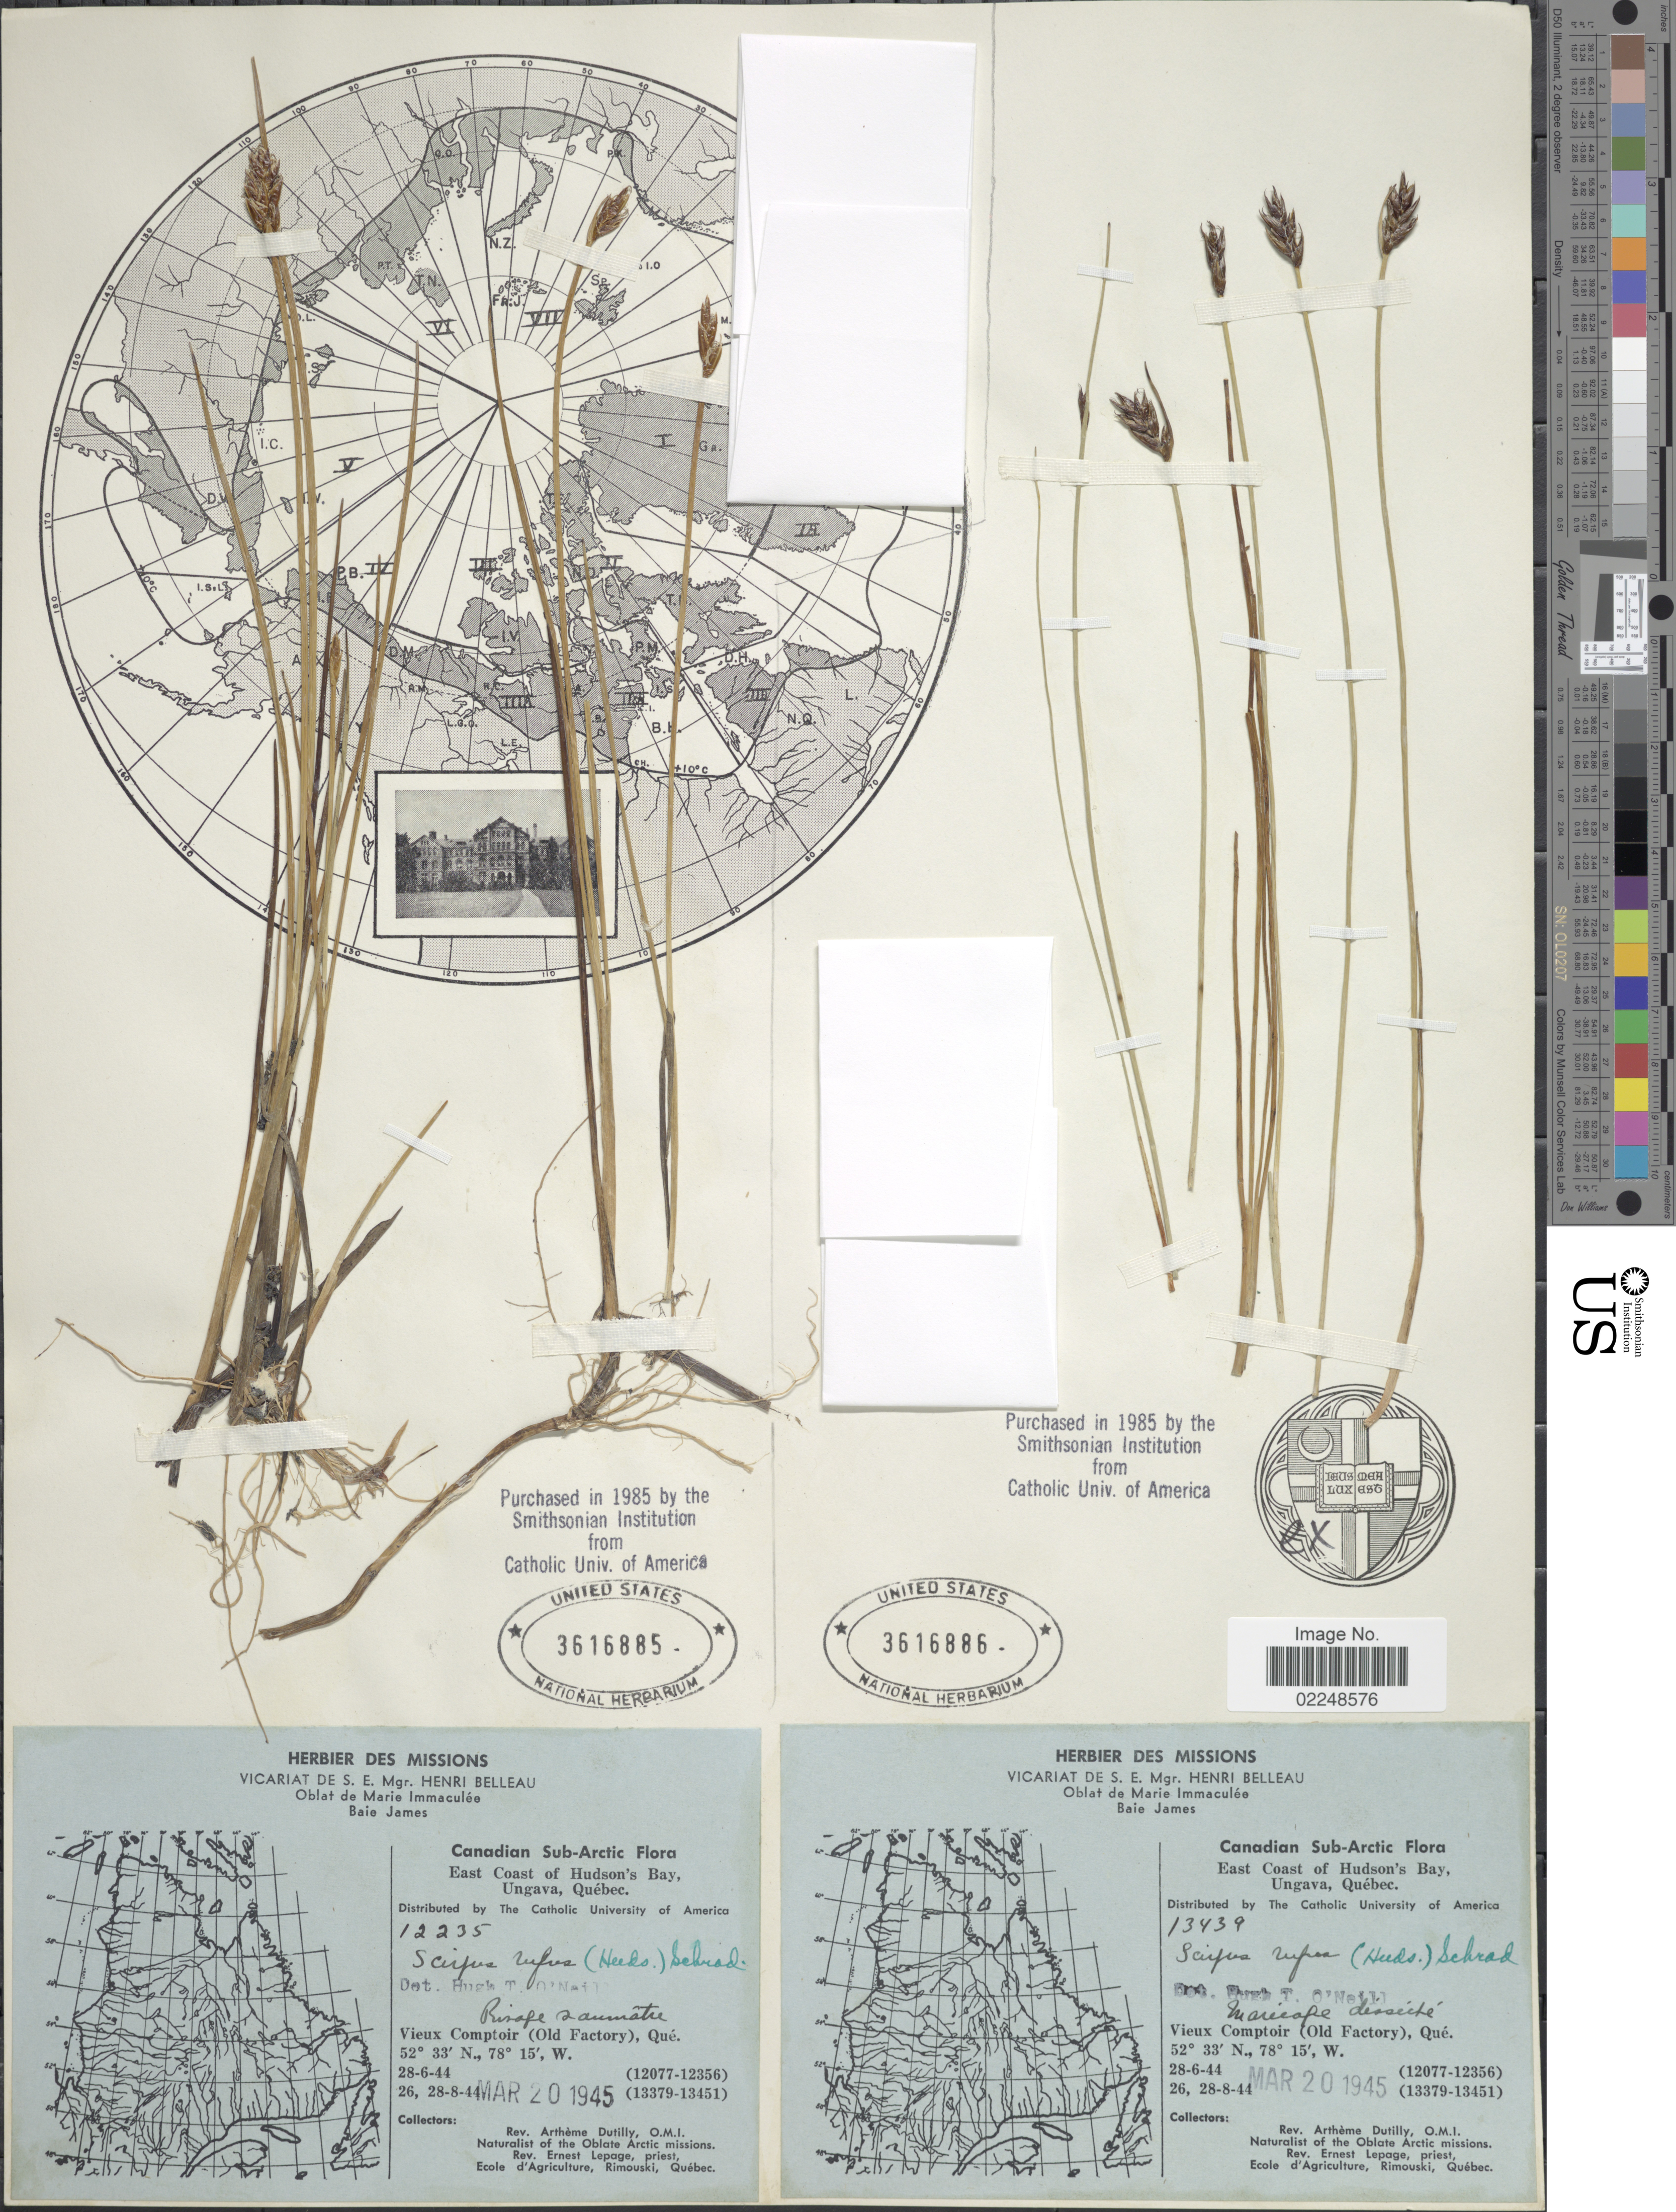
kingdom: Plantae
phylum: Tracheophyta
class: Liliopsida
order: Poales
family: Cyperaceae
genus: Blysmopsis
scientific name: Blysmopsis rufa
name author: (Huds.) Oteng-Yeb.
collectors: A. Dutilly & E. Lepage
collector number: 13439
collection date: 1945-03-20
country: Canada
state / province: Quebec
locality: Canadian Sub-Arctic, East Coast of Hudson's Bay, Ungava, Vieux Comptoir (Old Factory)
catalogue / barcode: US 3616886-2